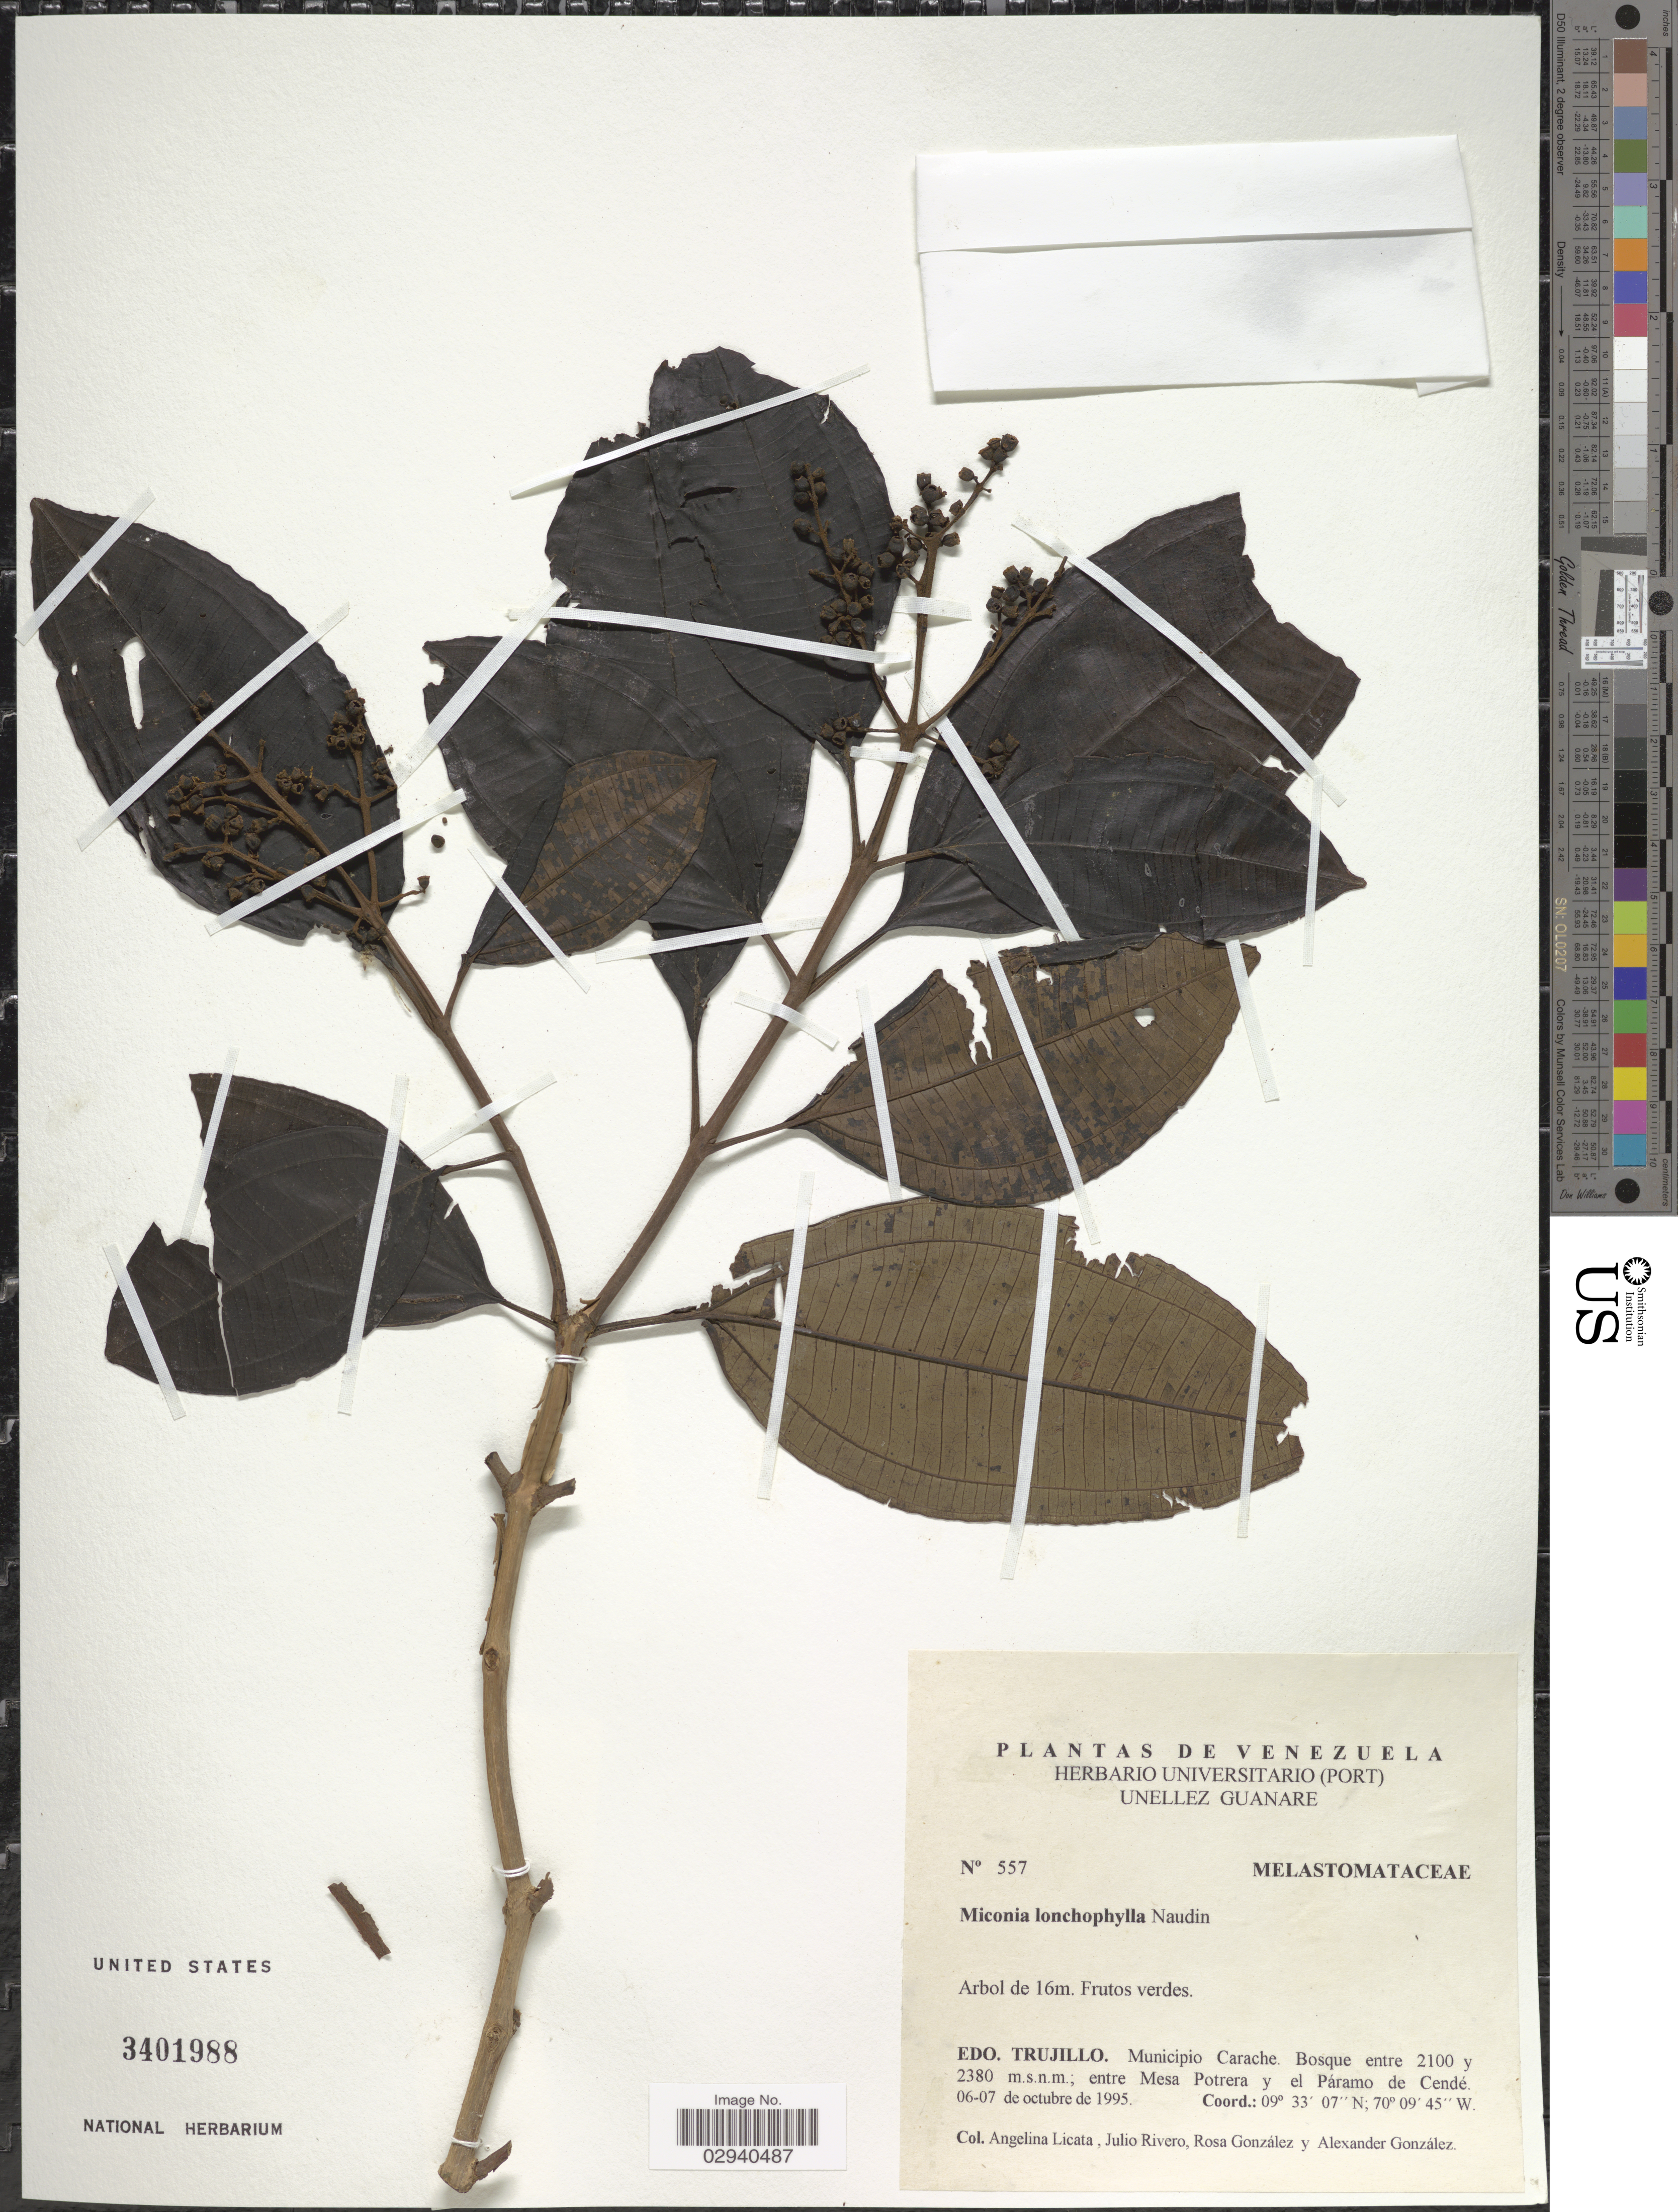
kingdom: Plantae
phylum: Tracheophyta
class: Magnoliopsida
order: Myrtales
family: Melastomataceae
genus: Miconia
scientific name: Miconia lonchophylla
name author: Naudin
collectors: A. Licata, J. Rivero, R. Gonzalez & A. C. González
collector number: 557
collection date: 1995-10-06/1995-10-07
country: Venezuela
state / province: Trujillo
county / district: Carache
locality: Mesa Potrera y el Páramo de Cendé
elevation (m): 2380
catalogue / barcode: US 3401988